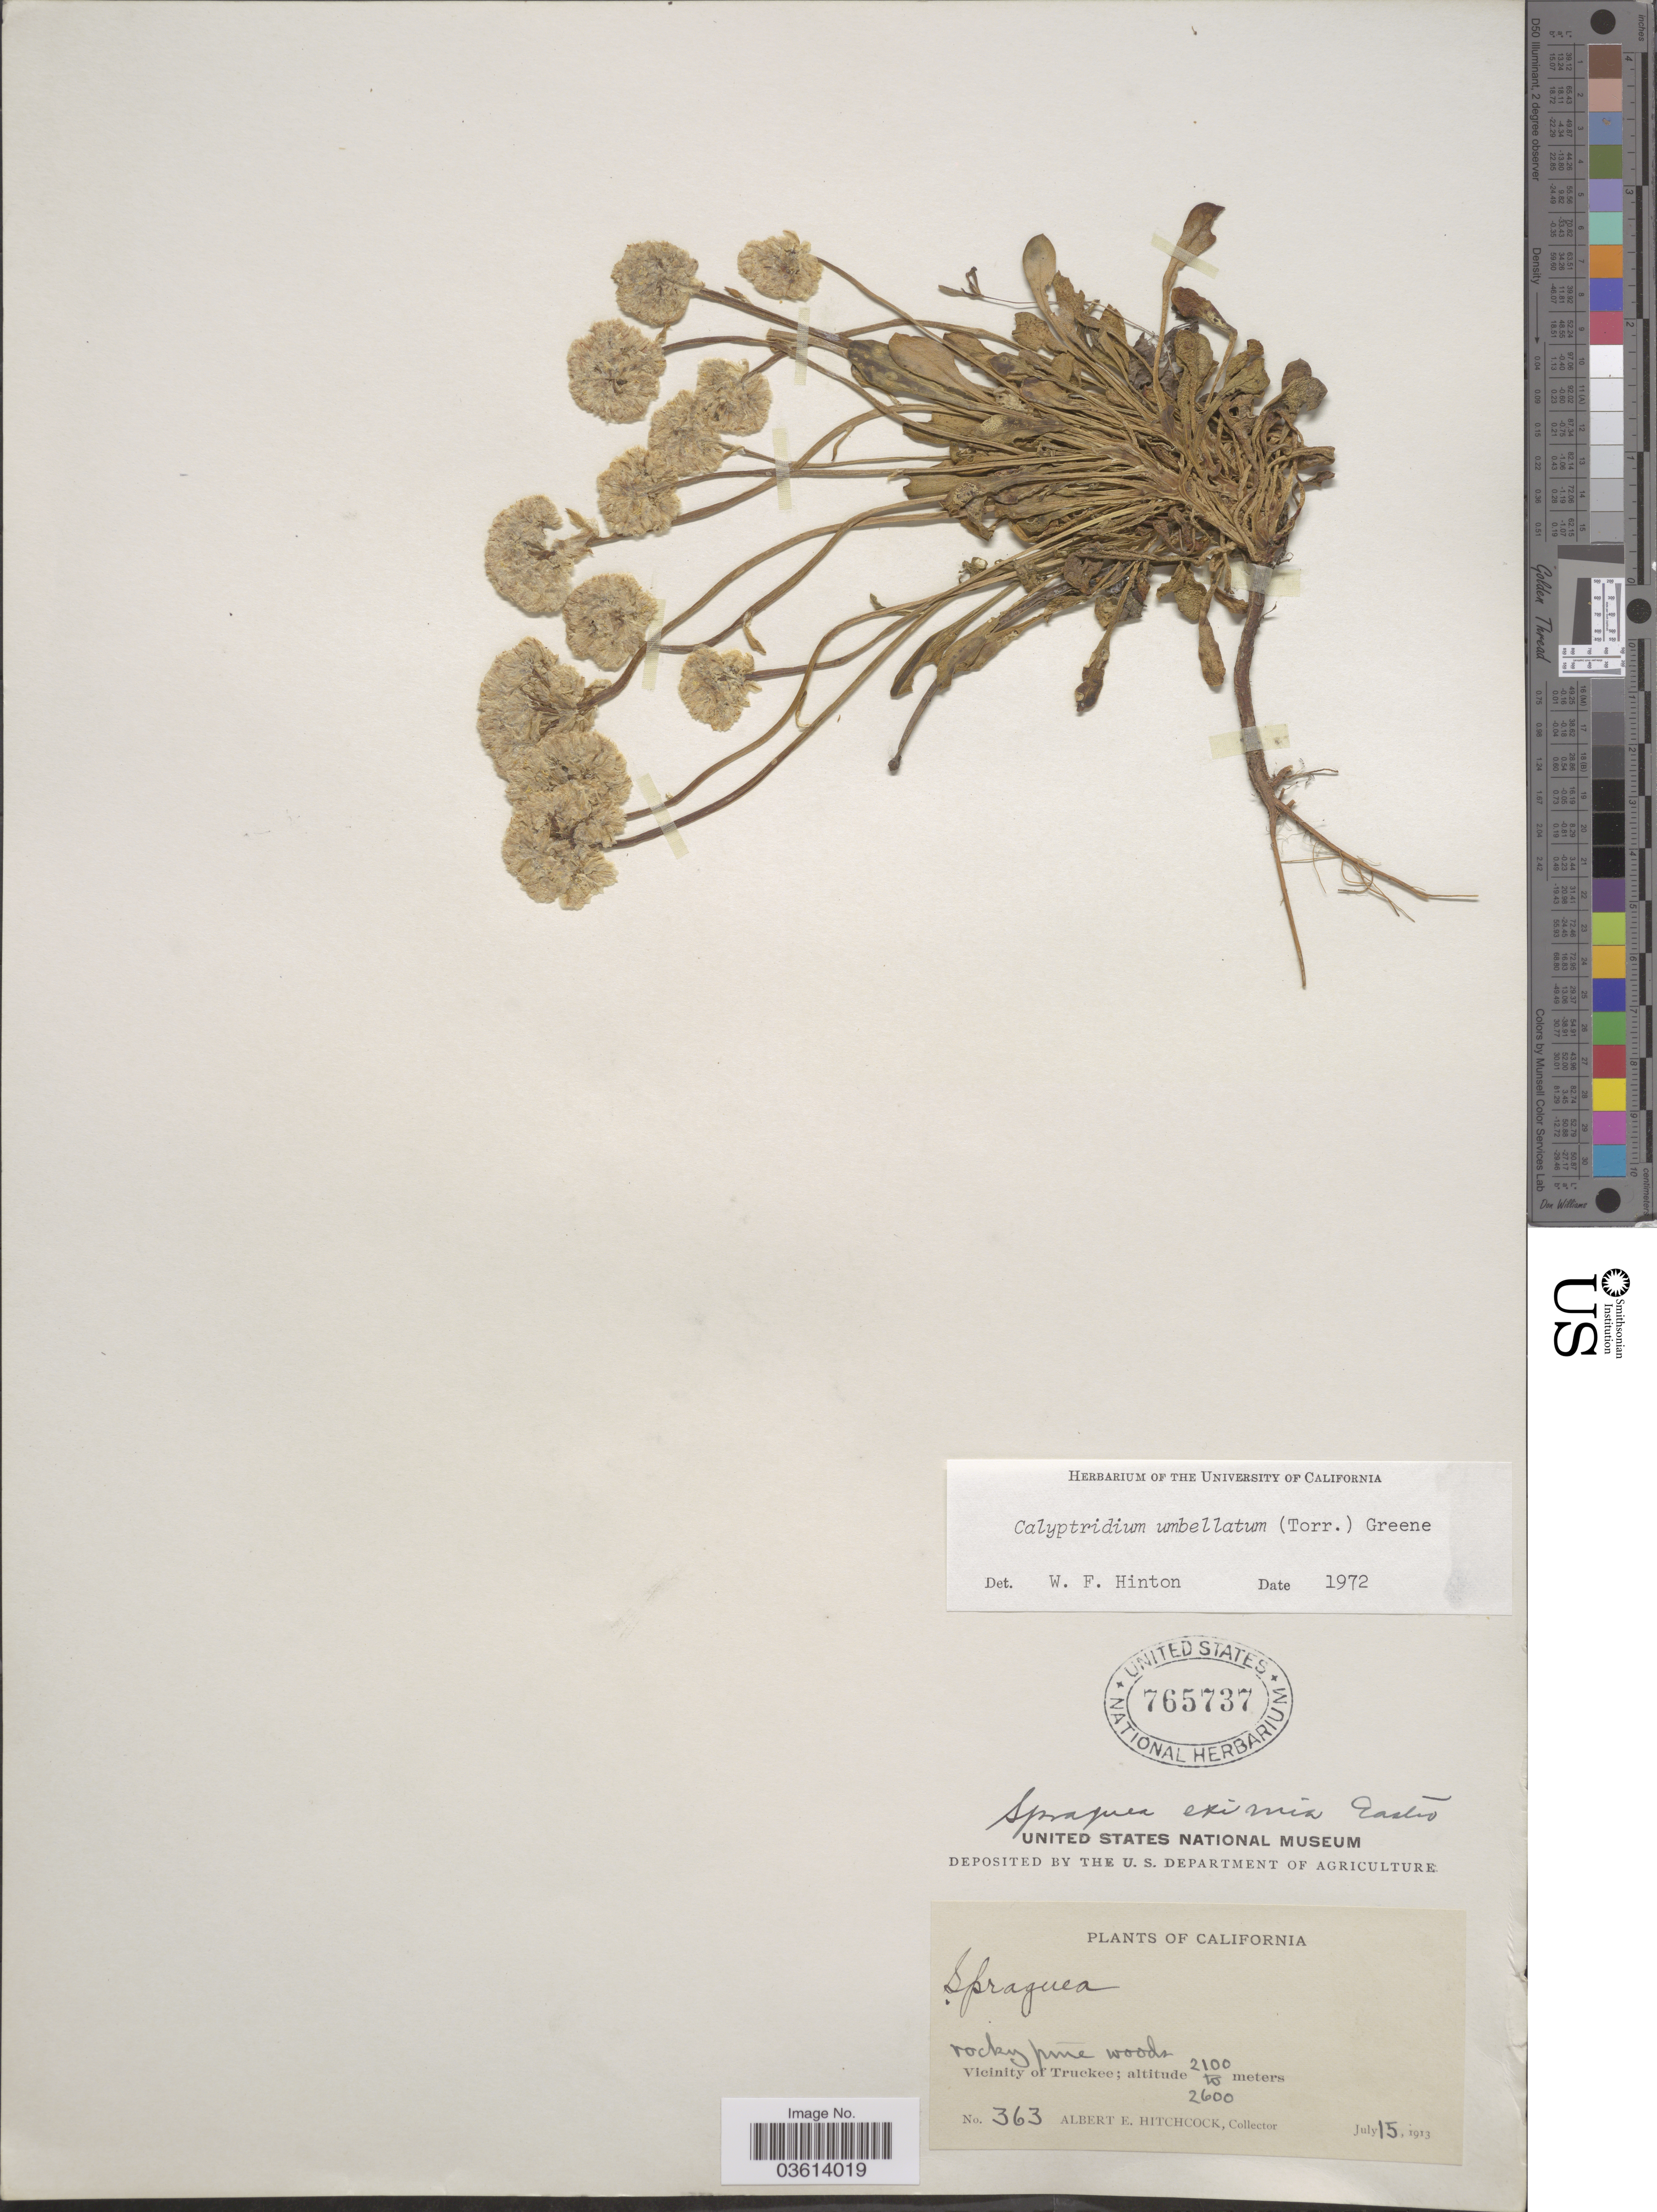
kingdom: Plantae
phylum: Tracheophyta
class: Magnoliopsida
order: Caryophyllales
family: Montiaceae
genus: Calyptridium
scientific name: Calyptridium umbellatum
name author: (Torr.) Greene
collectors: A. Hitchcock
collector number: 363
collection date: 1913-07-15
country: United States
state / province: California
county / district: Nevada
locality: Vicinity of Truckee.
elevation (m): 2100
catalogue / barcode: US 765737